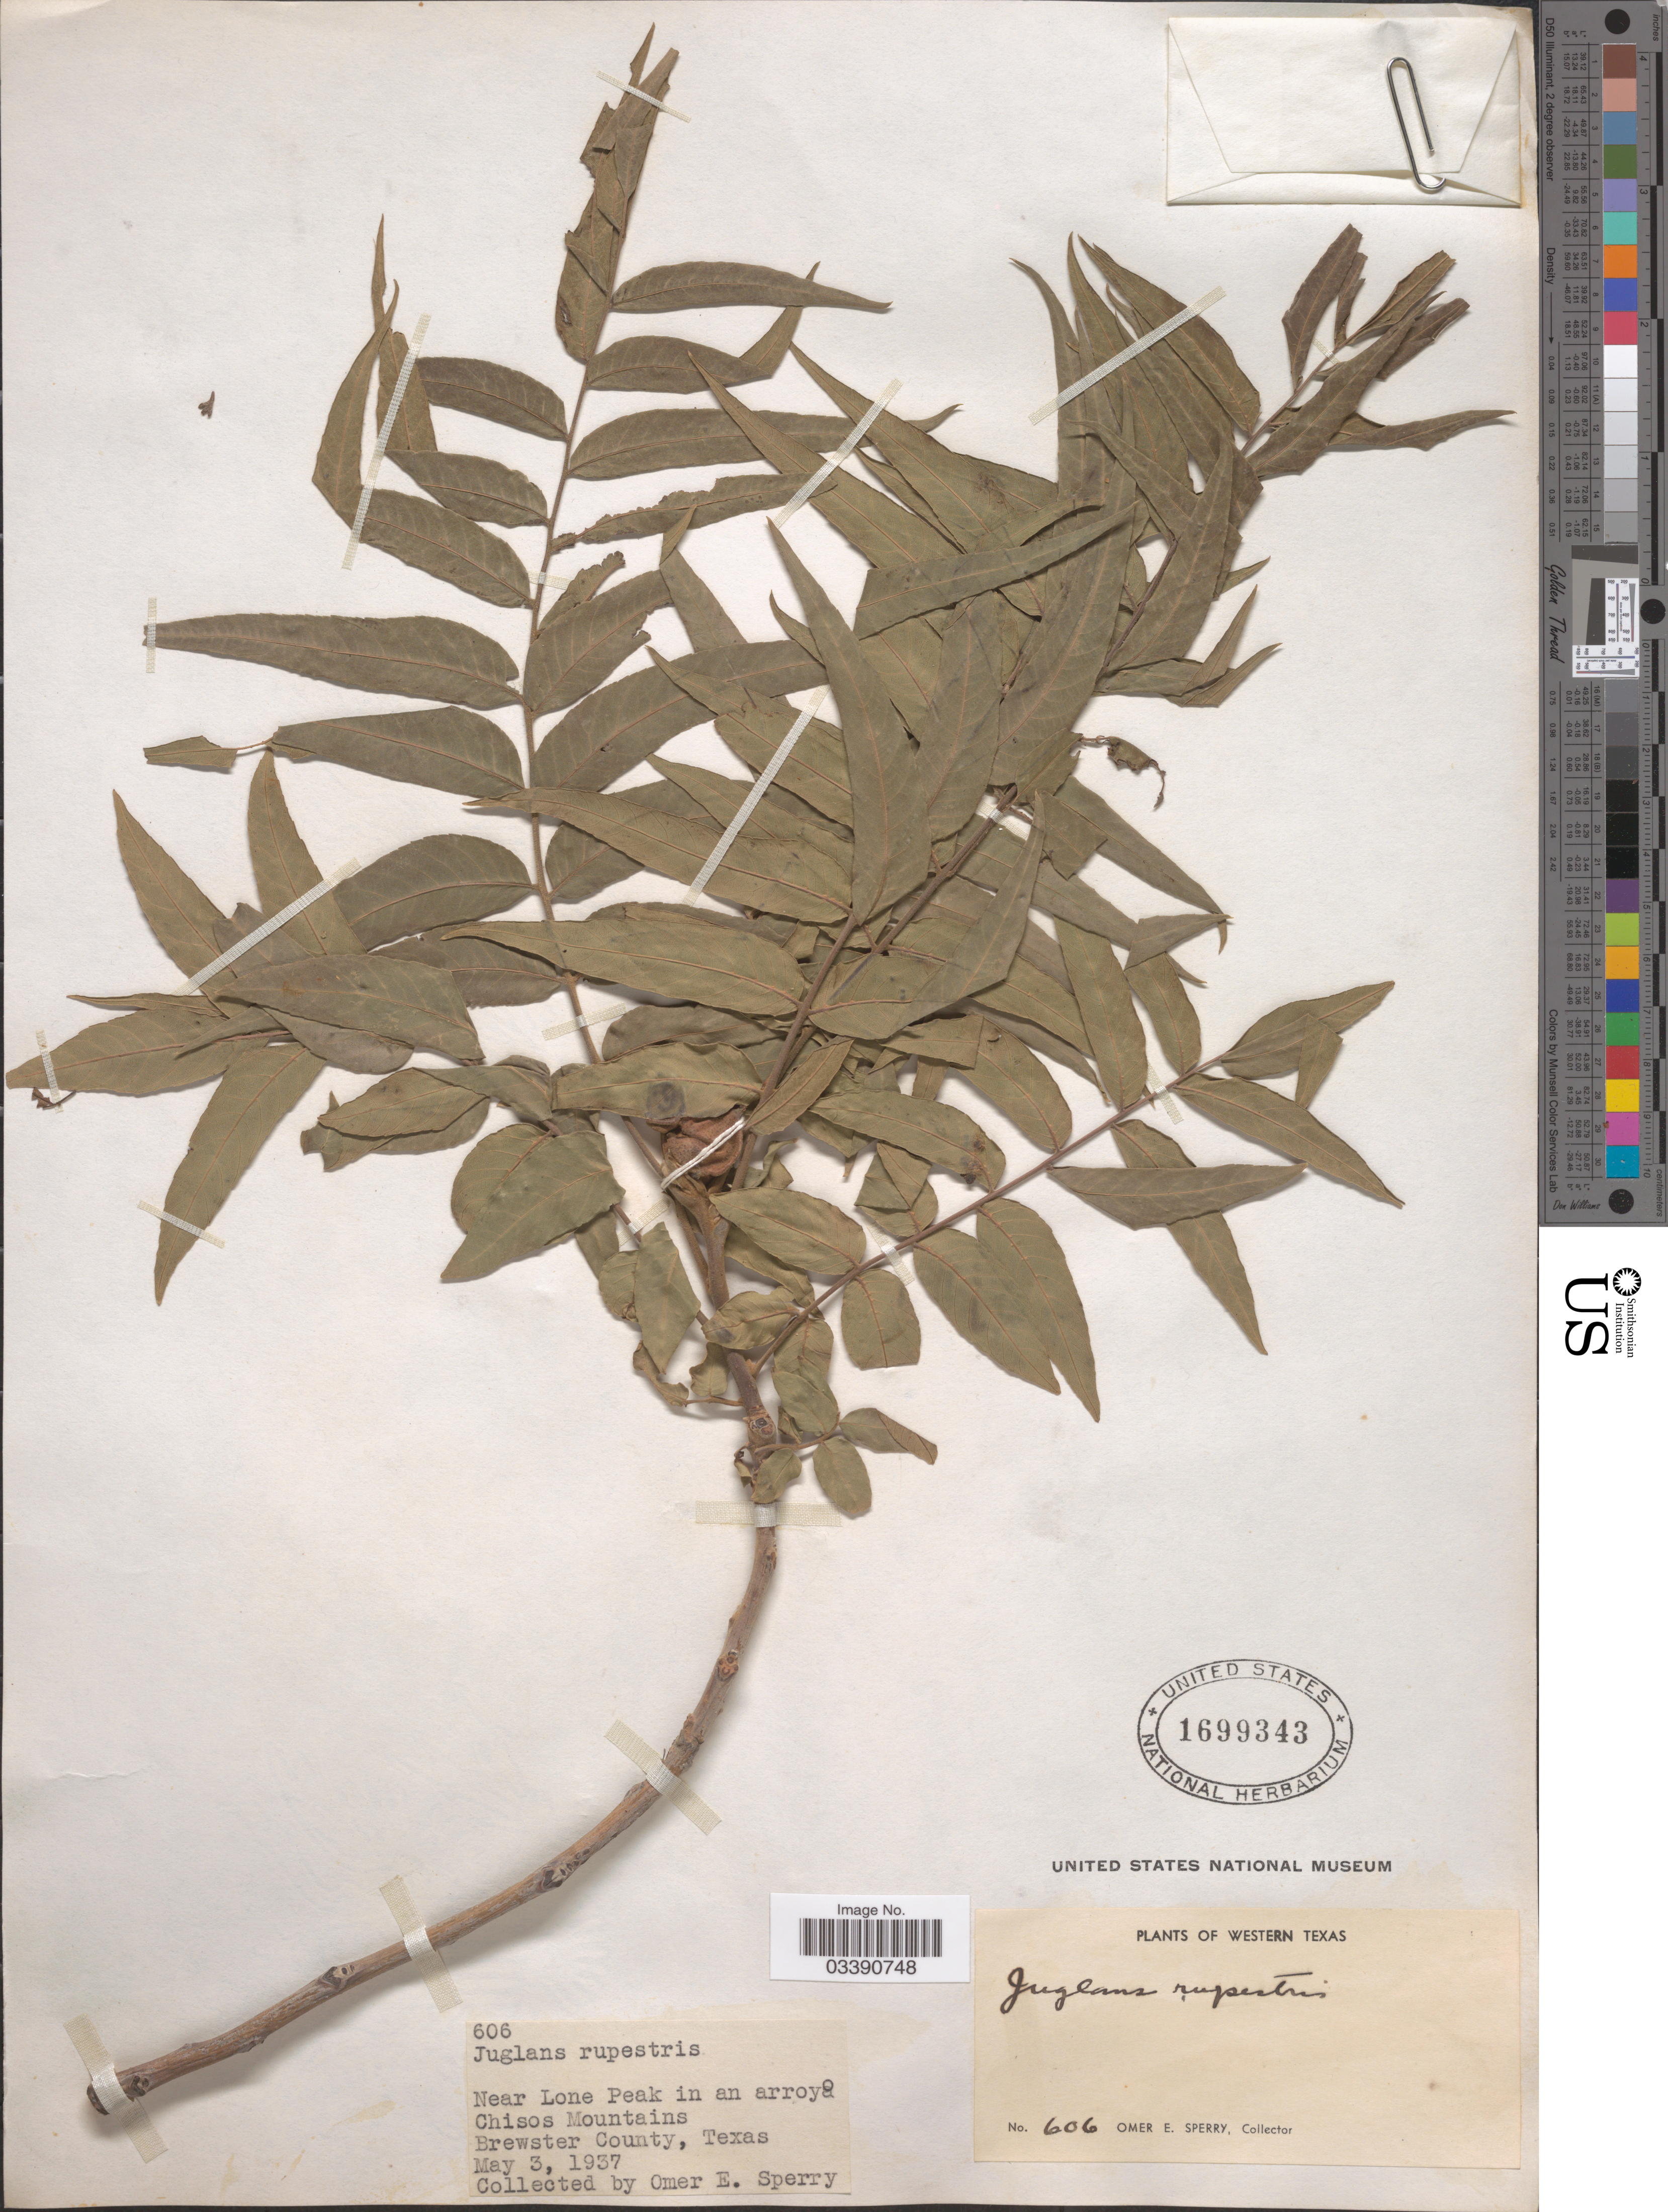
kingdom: Plantae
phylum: Tracheophyta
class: Magnoliopsida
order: Fagales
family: Juglandaceae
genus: Juglans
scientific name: Juglans microcarpa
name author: Berland. in Berland. & Chovell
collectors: O. E. Sperry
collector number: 606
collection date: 1937-05-03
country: United States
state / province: Texas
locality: Near Lone Peak in an arroyo. Chisos Mountains. Brewster County. Western Texas.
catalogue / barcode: US 1699343